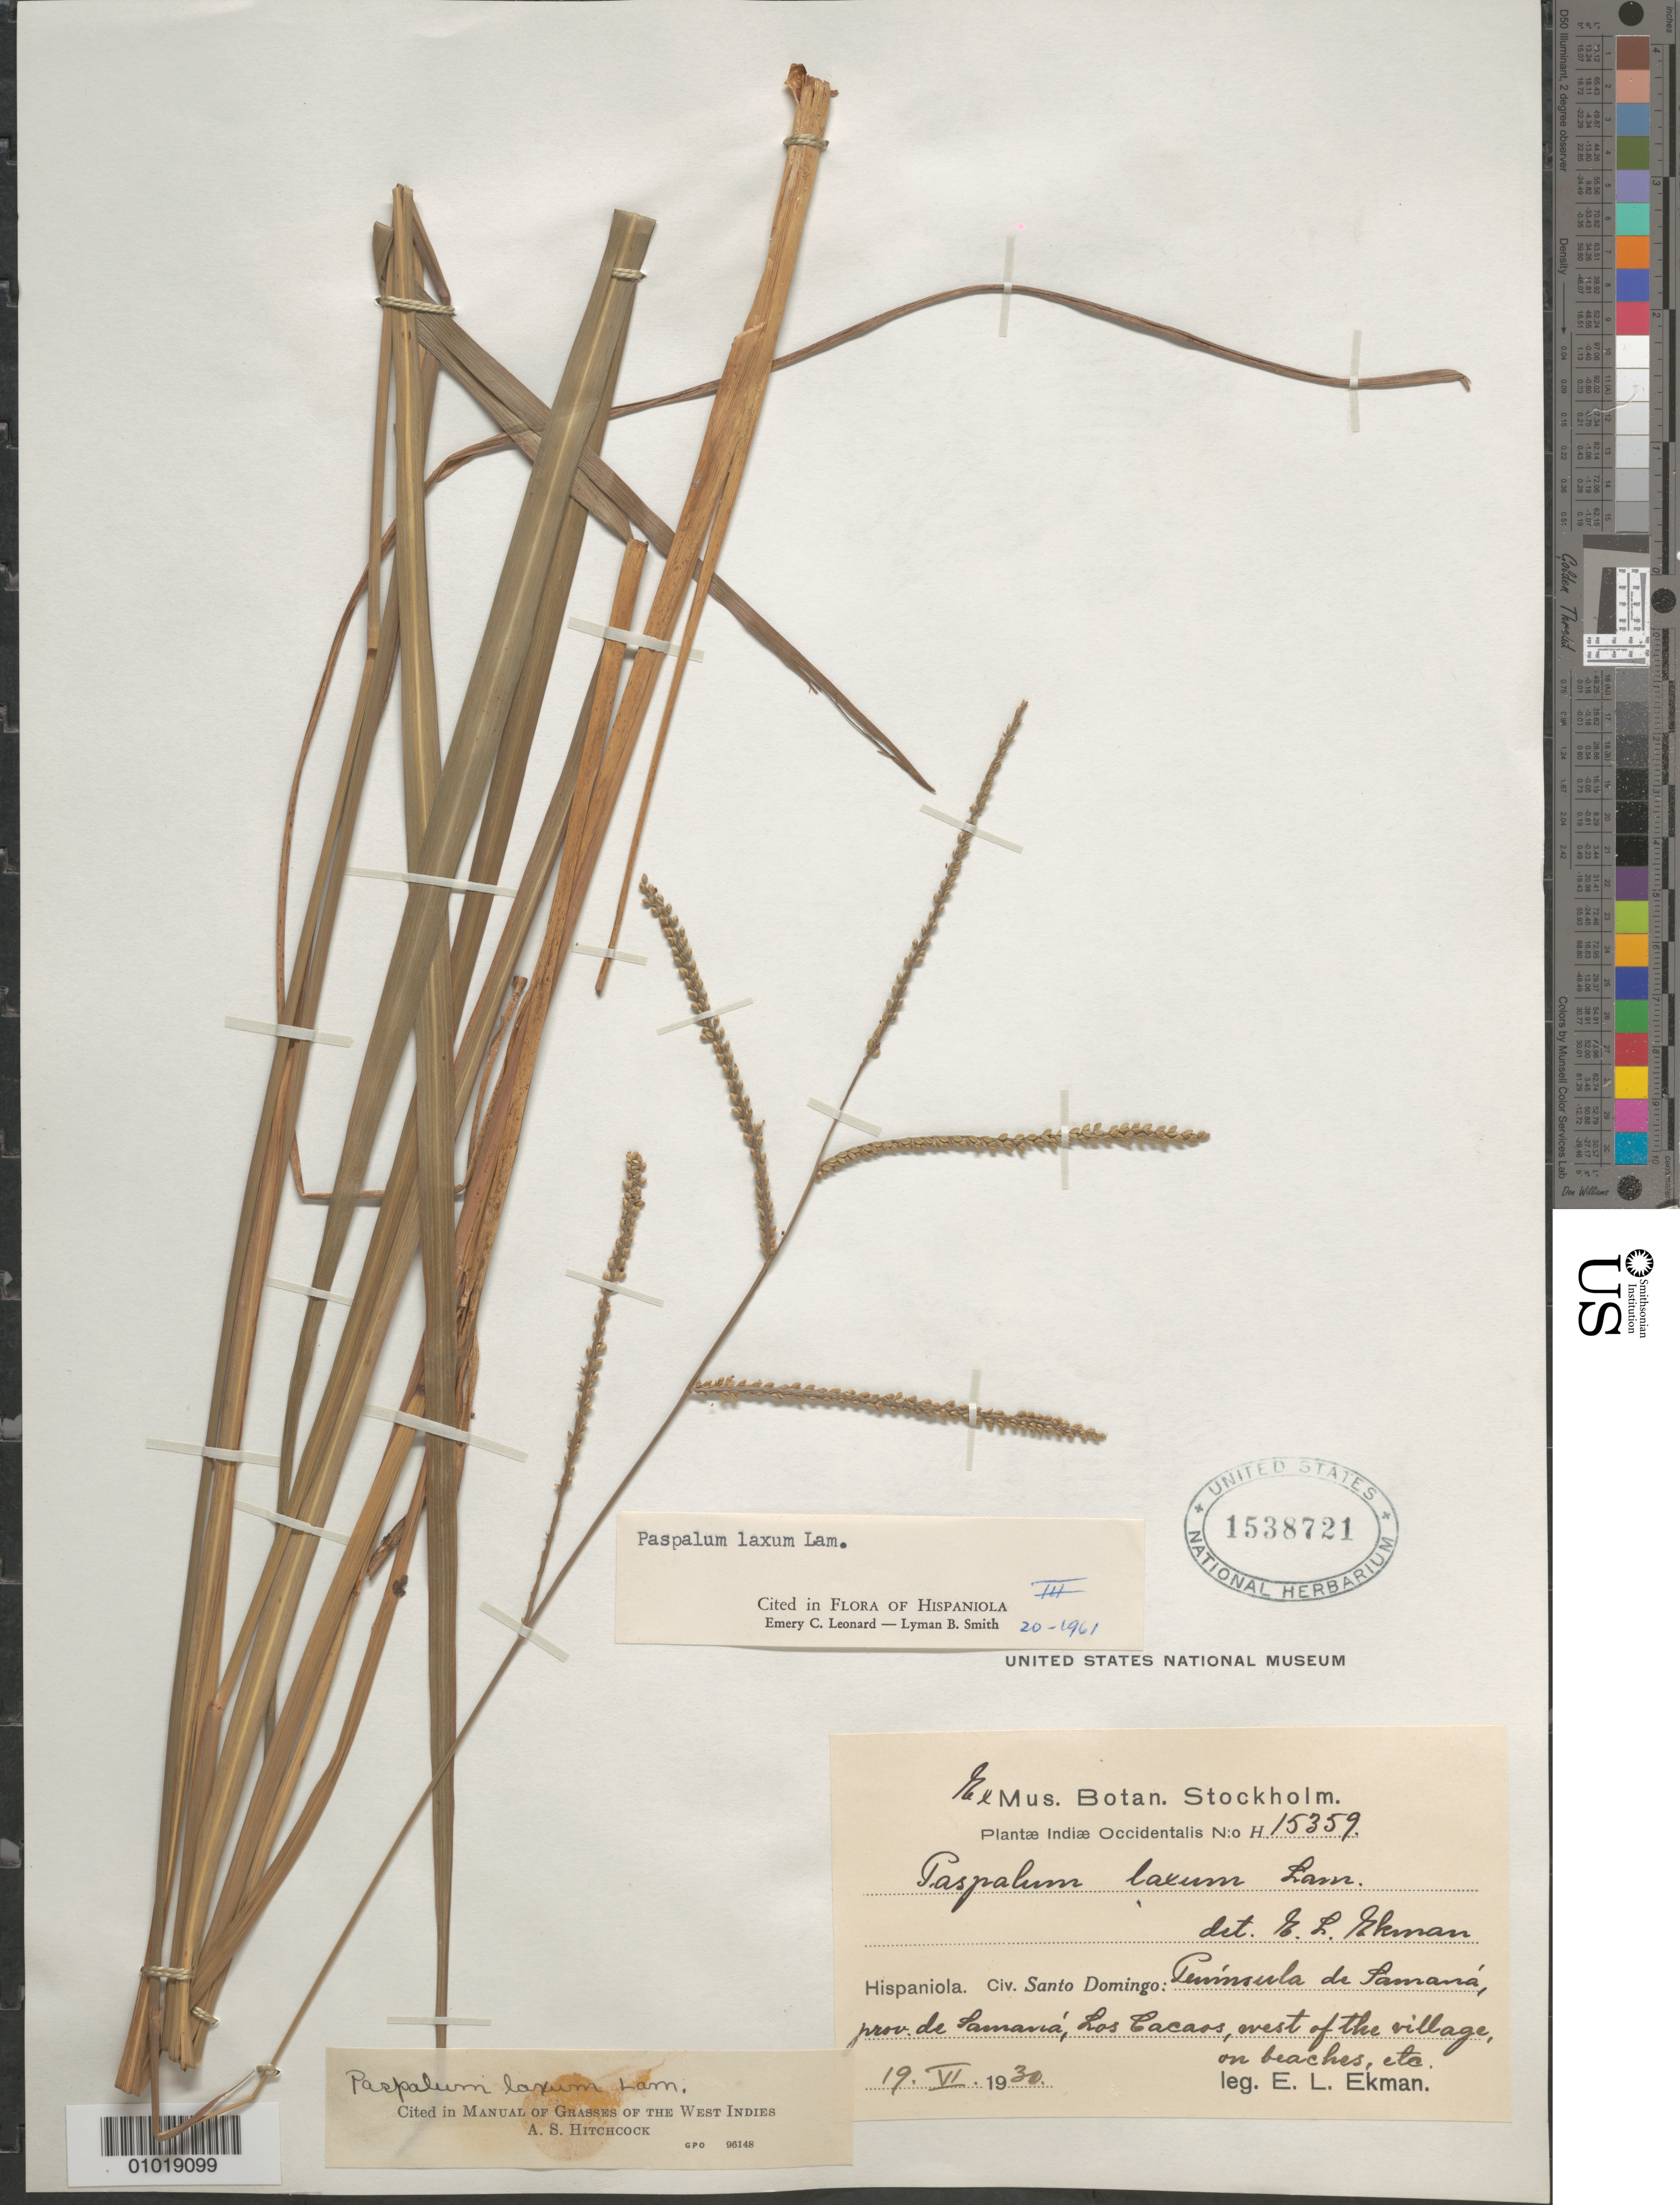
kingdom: Plantae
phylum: Tracheophyta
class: Liliopsida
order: Poales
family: Poaceae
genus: Paspalum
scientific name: Paspalum laxum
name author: Lam.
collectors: E. L. Ekman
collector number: H 15359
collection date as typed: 19 Jun 1930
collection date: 1930-06-19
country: Dominican Republic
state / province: Samaná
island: Hispaniola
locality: Peninsula de Samana, Los Cacaos, W of the village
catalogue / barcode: US 1538721